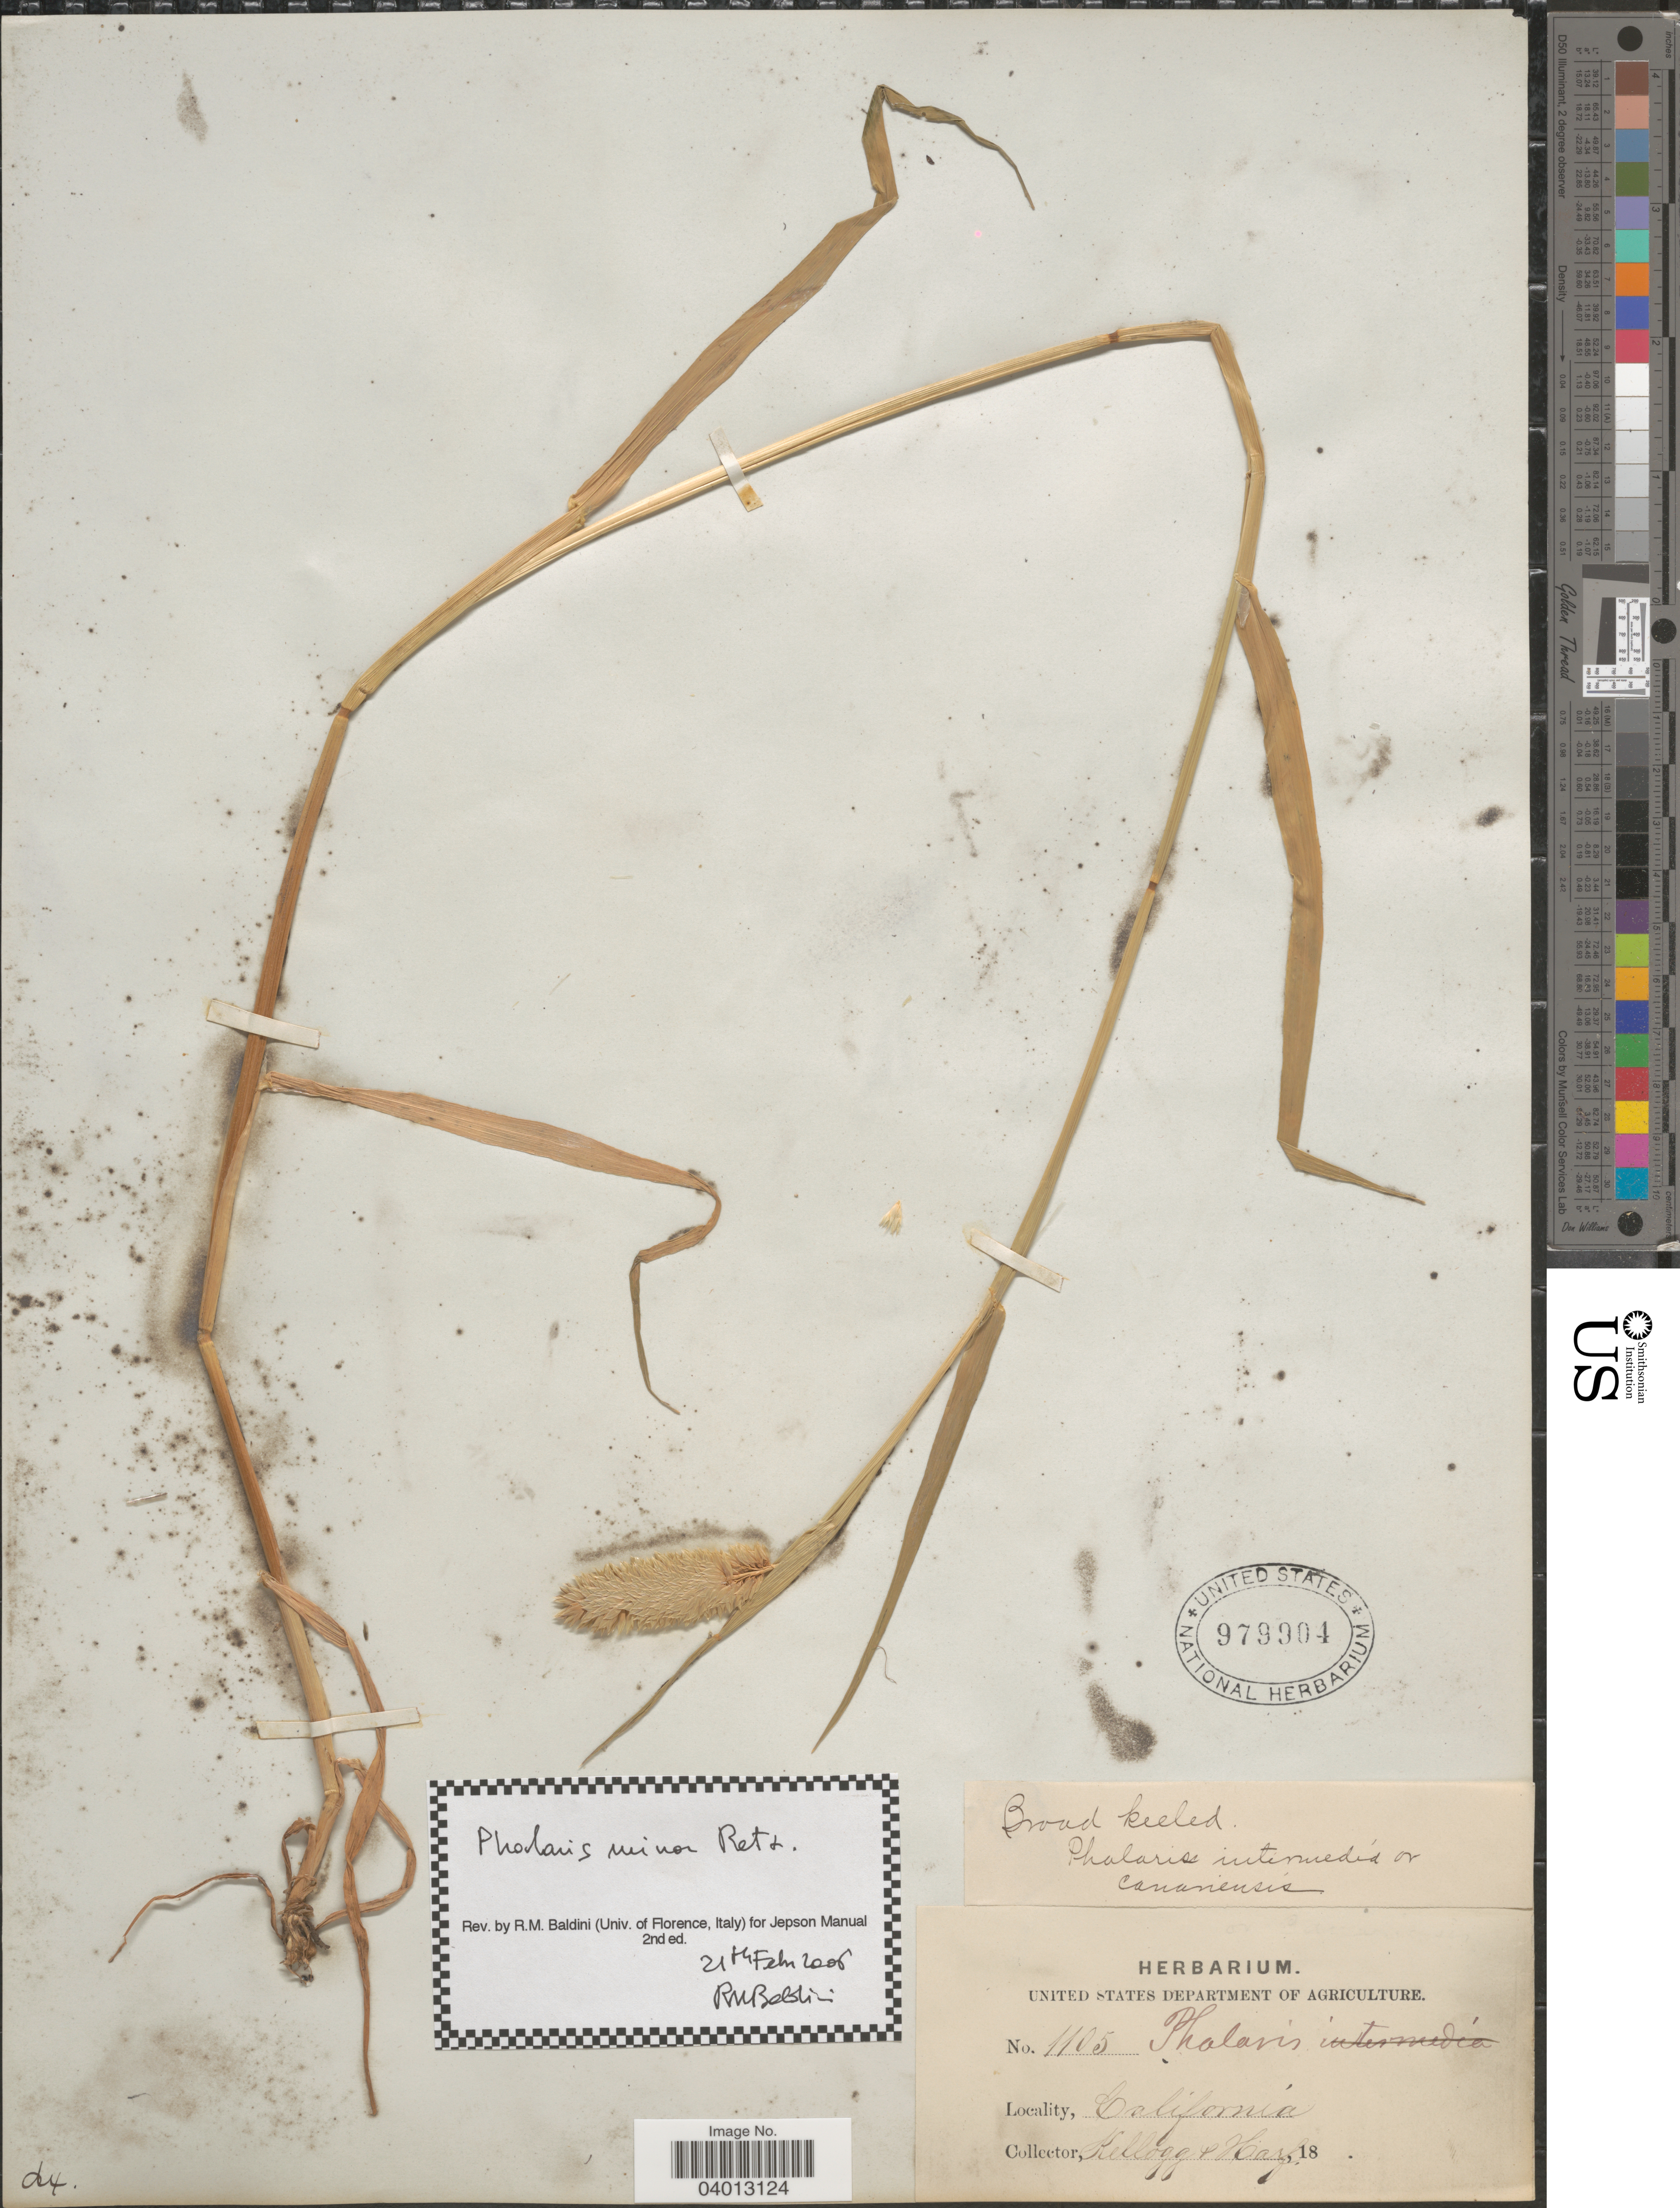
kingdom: Plantae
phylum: Tracheophyta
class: Liliopsida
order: Poales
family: Poaceae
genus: Phalaris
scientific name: Phalaris minor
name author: Retz.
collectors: -- Kellogg & Harford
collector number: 1105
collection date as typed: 18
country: United States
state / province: California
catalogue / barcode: US 979904